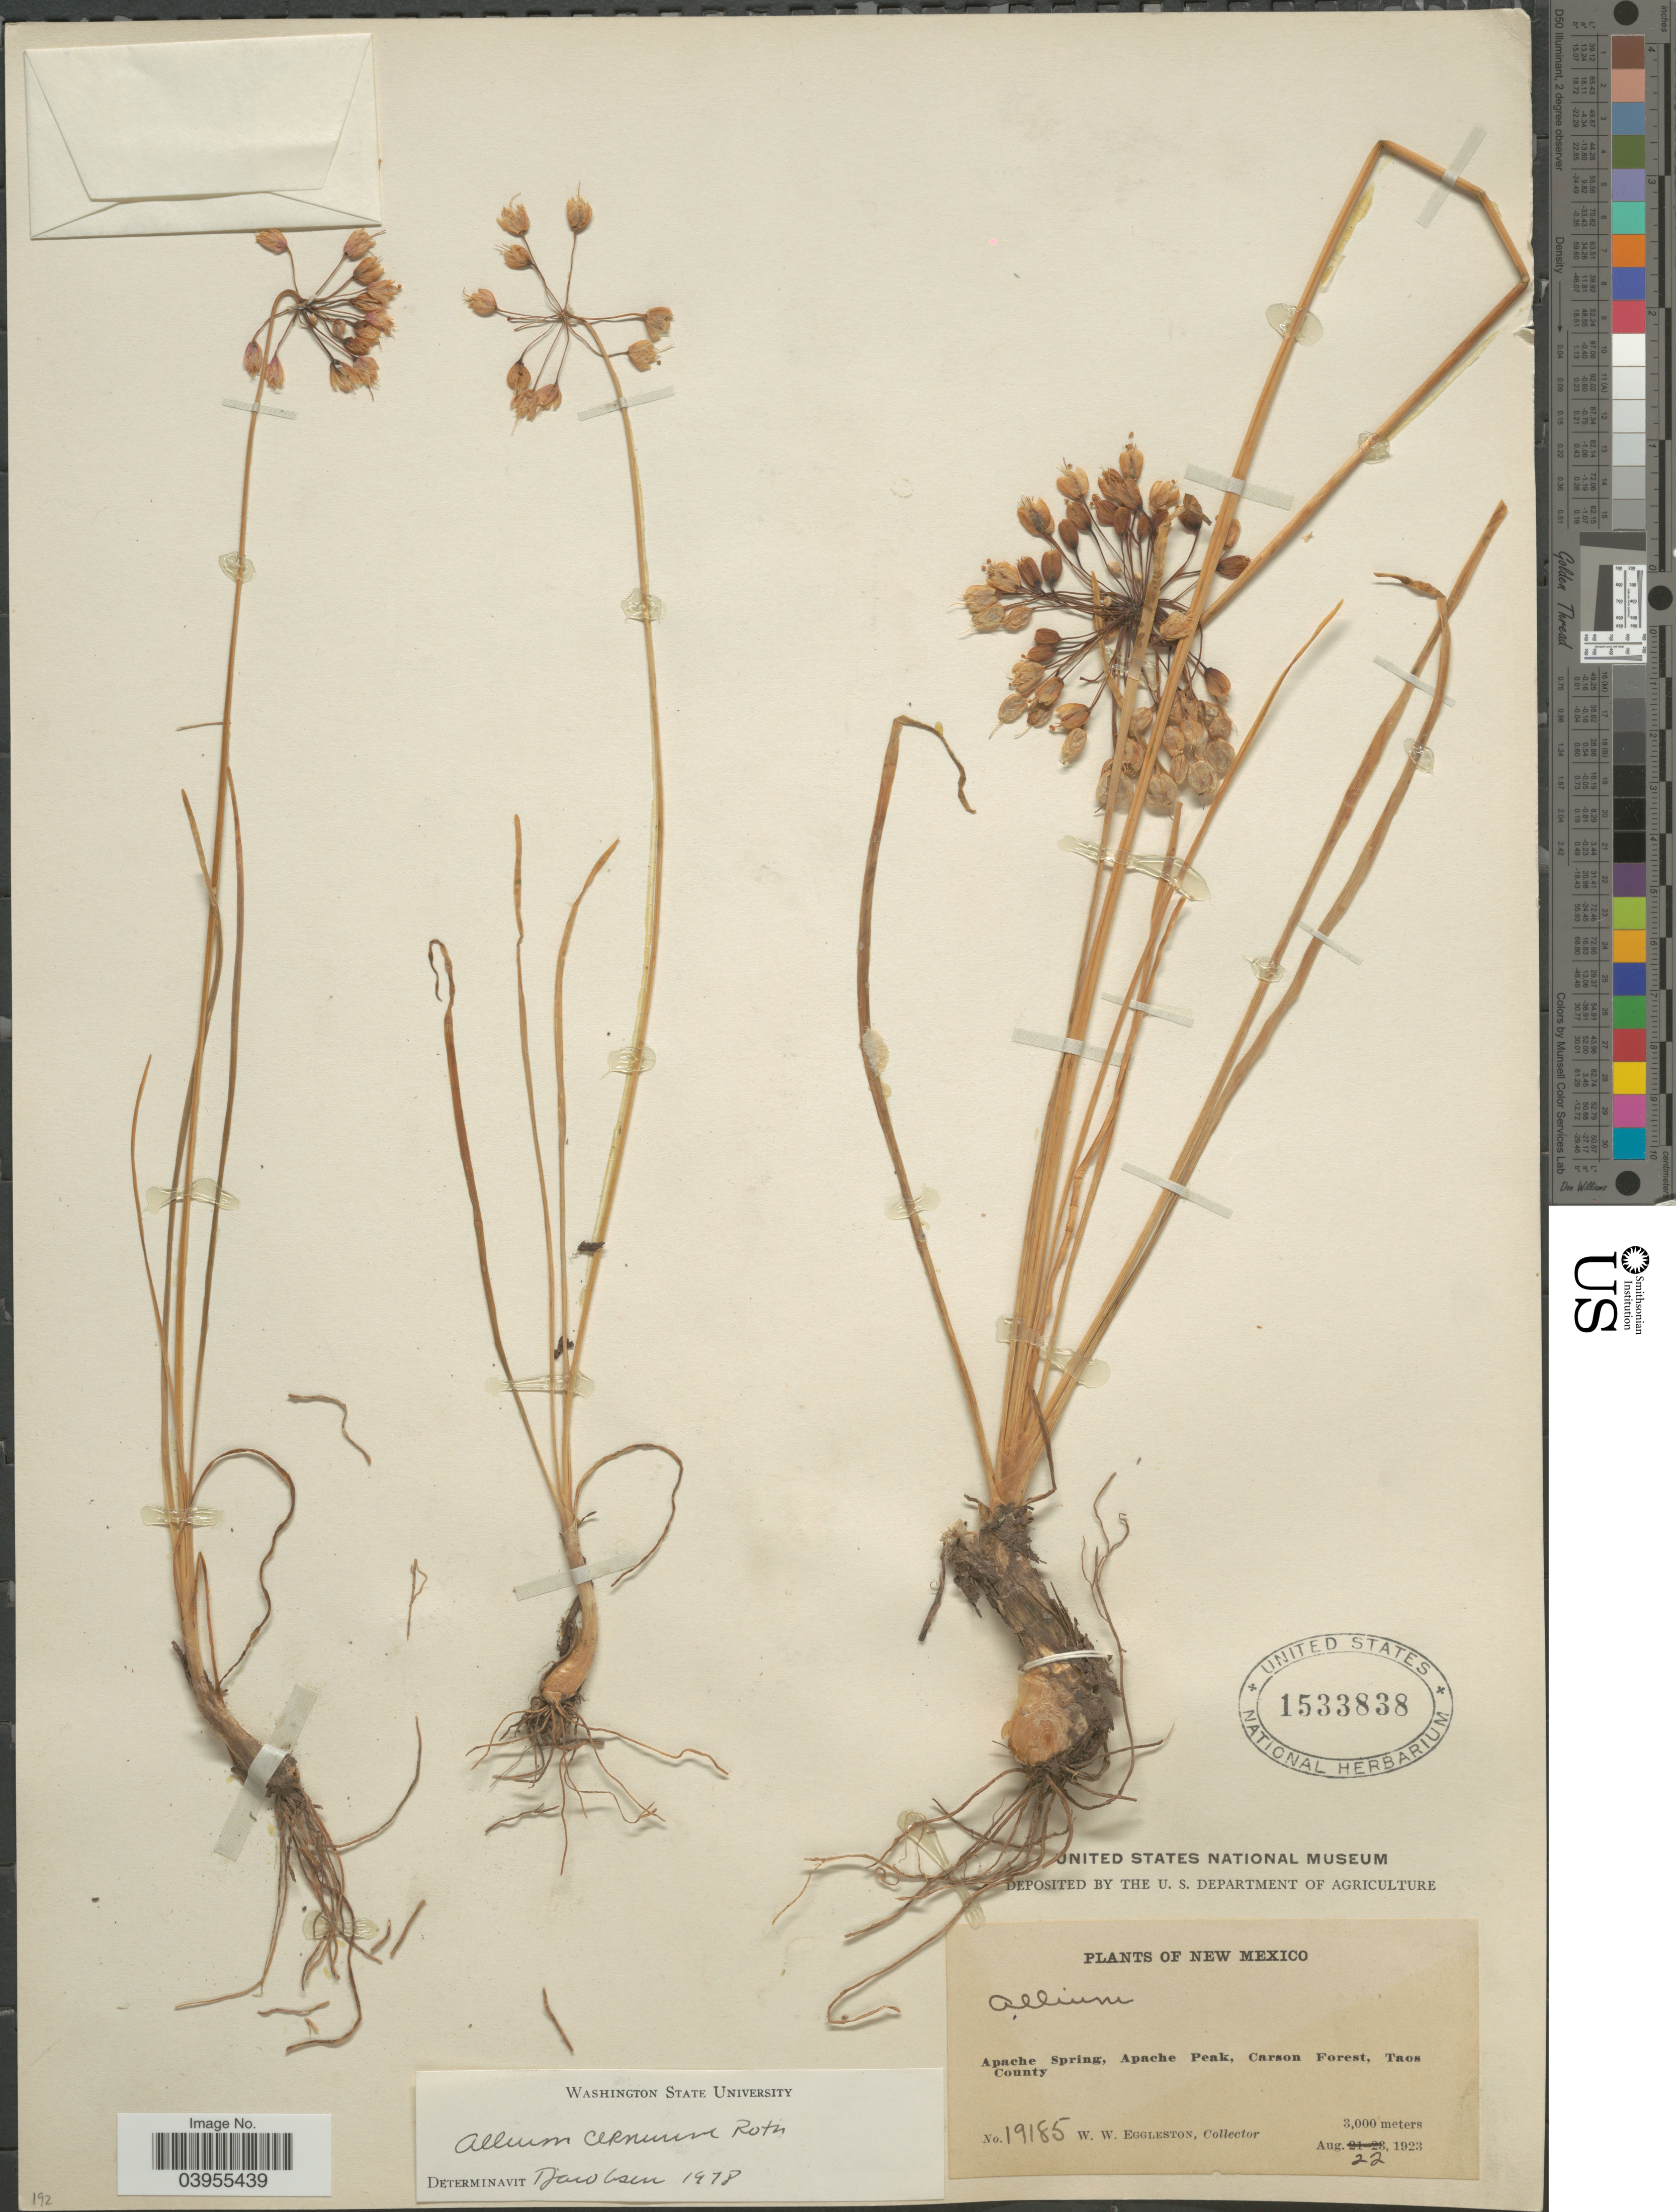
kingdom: Plantae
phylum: Tracheophyta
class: Liliopsida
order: Asparagales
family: Amaryllidaceae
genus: Allium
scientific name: Allium cernuum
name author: Roth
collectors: W. W. Eggleston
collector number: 19185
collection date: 1923-08-22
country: United States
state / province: New Mexico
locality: Apache Spring, Apache Peak, Carson Forest, Taos County.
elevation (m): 3000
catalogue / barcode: US 1533838